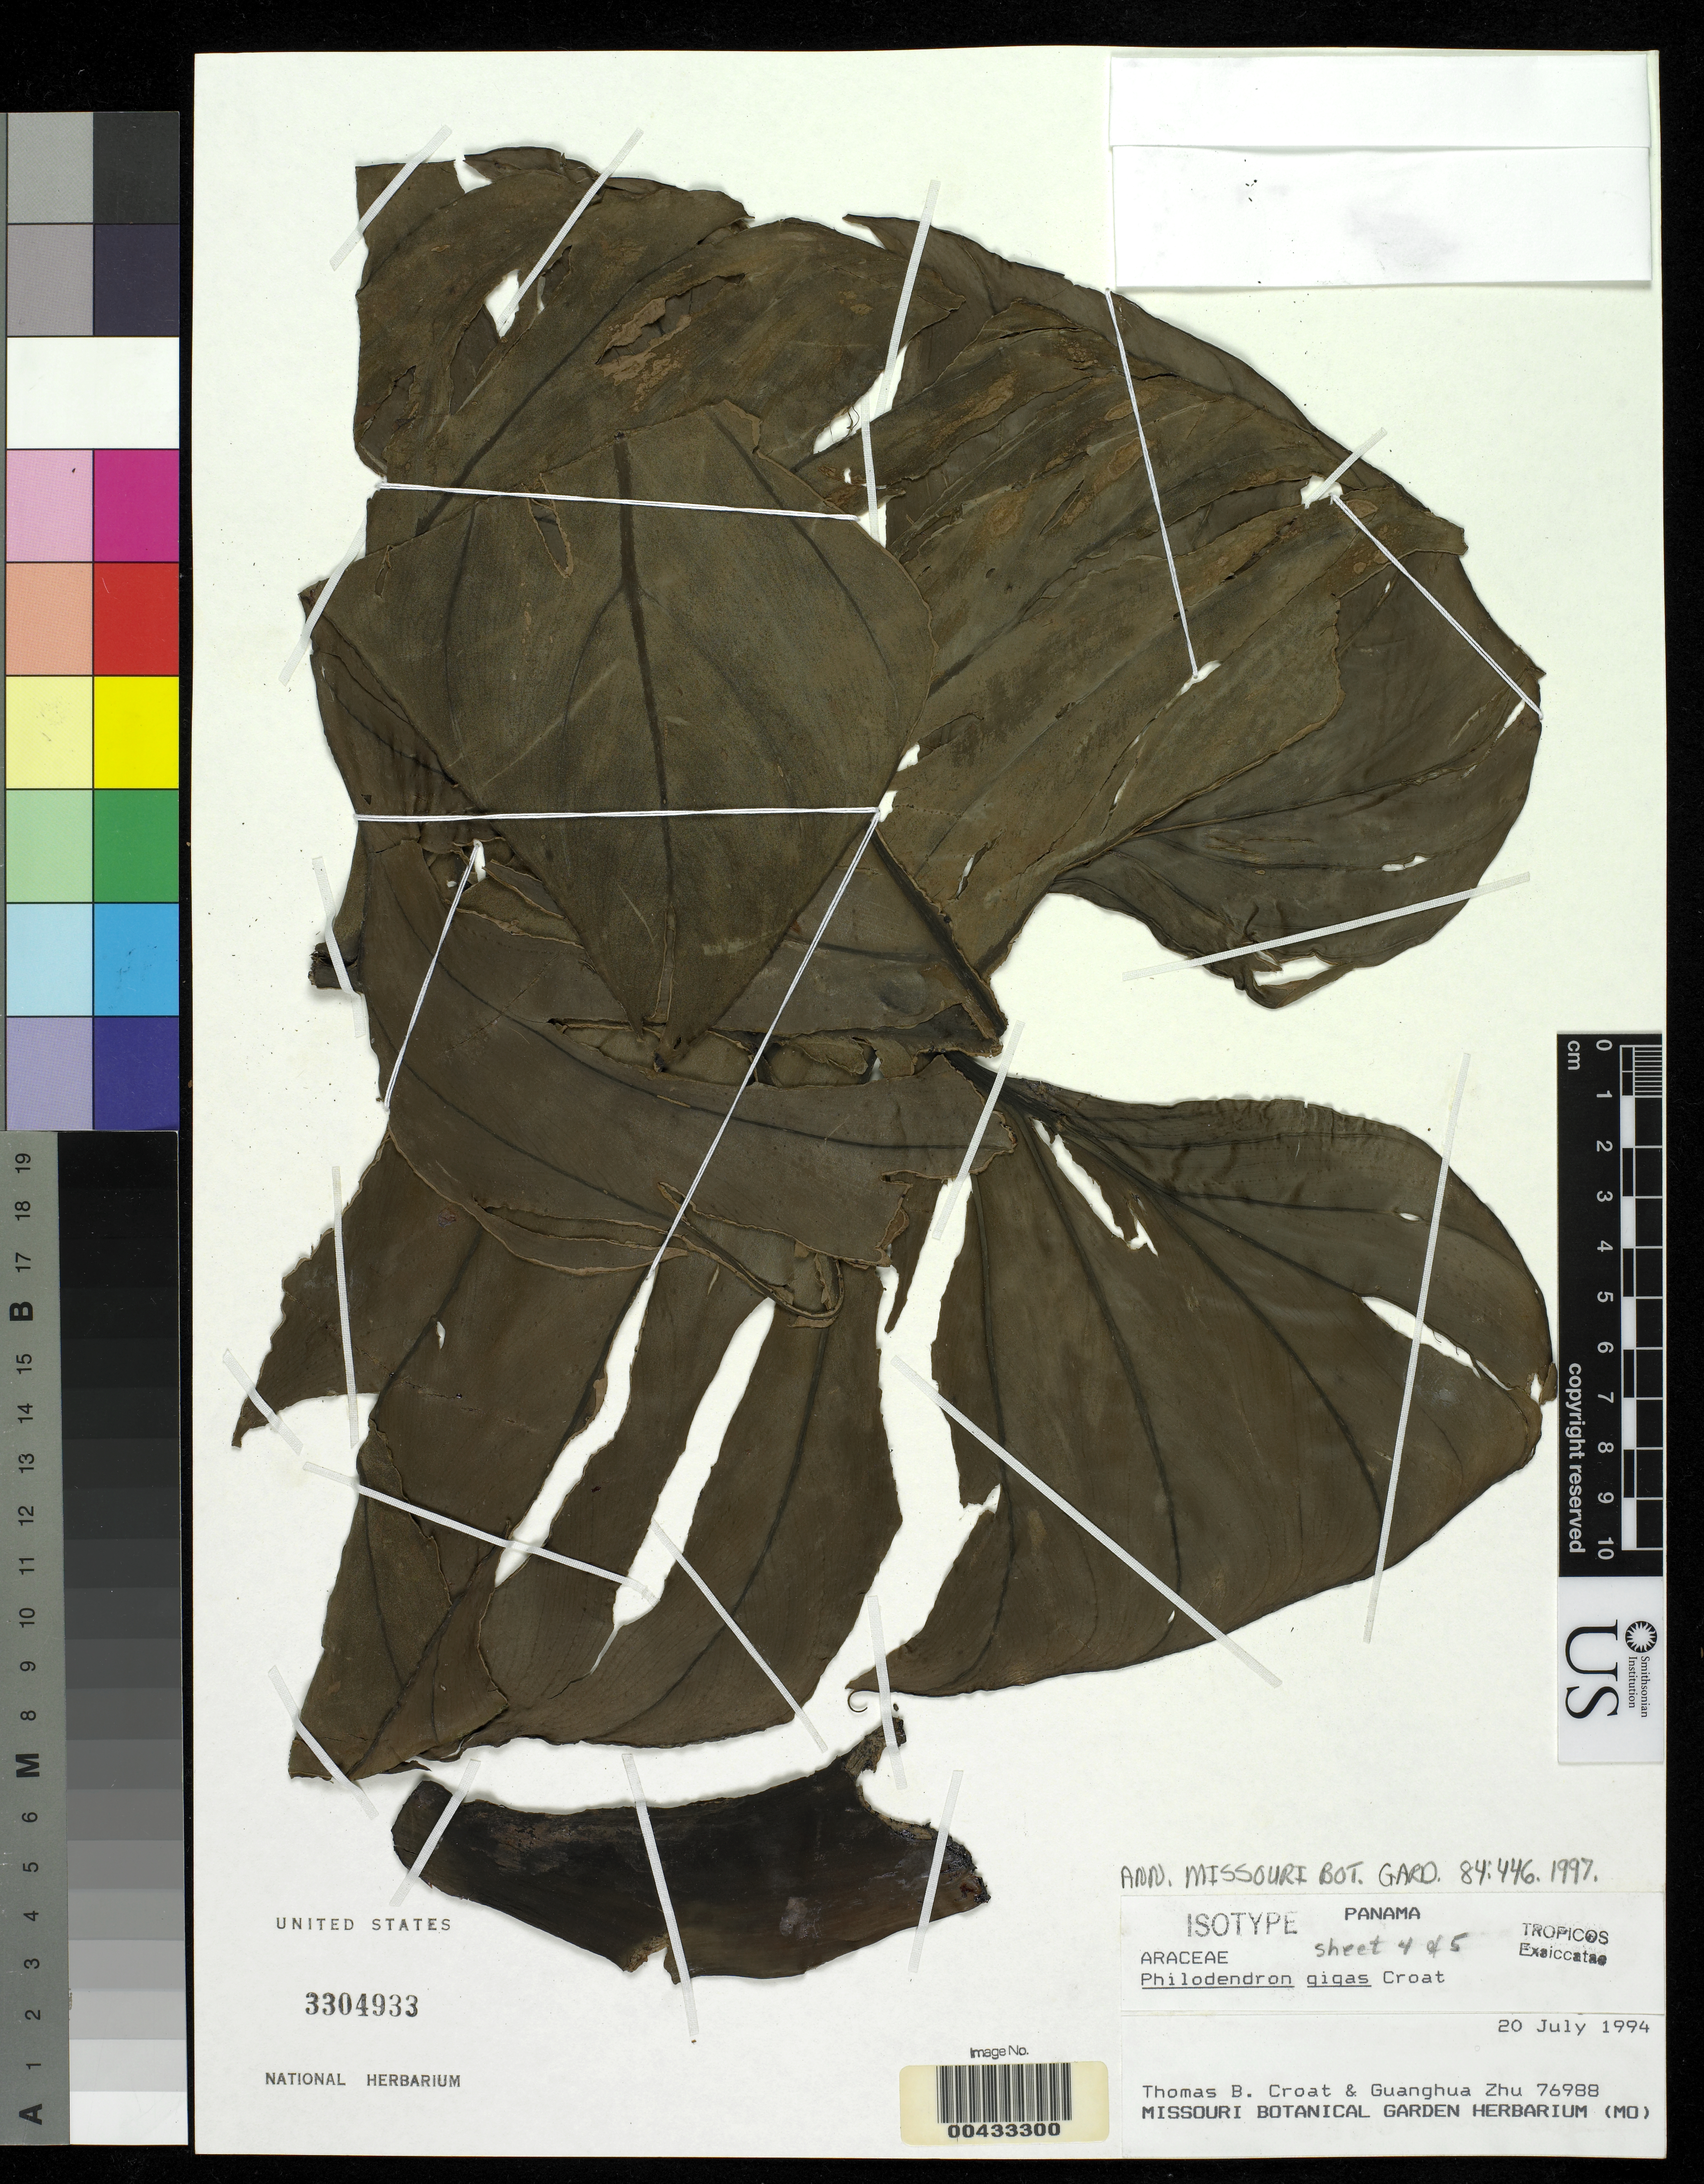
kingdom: Plantae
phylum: Tracheophyta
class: Liliopsida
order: Alismatales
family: Araceae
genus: Philodendron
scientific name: Philodendron gigas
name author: Croat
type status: Isotype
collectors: T. B. Croat & G. H. Zhu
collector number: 76988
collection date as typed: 20 Jul 1994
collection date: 1994-07-20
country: Panama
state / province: Kuna Yala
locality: Comarca de Kunayala, Nusigandi, 10.1 mi N of Intermountain Hwy, then 1.9 mi N of Nusigandi.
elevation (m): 310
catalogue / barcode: US 3304933